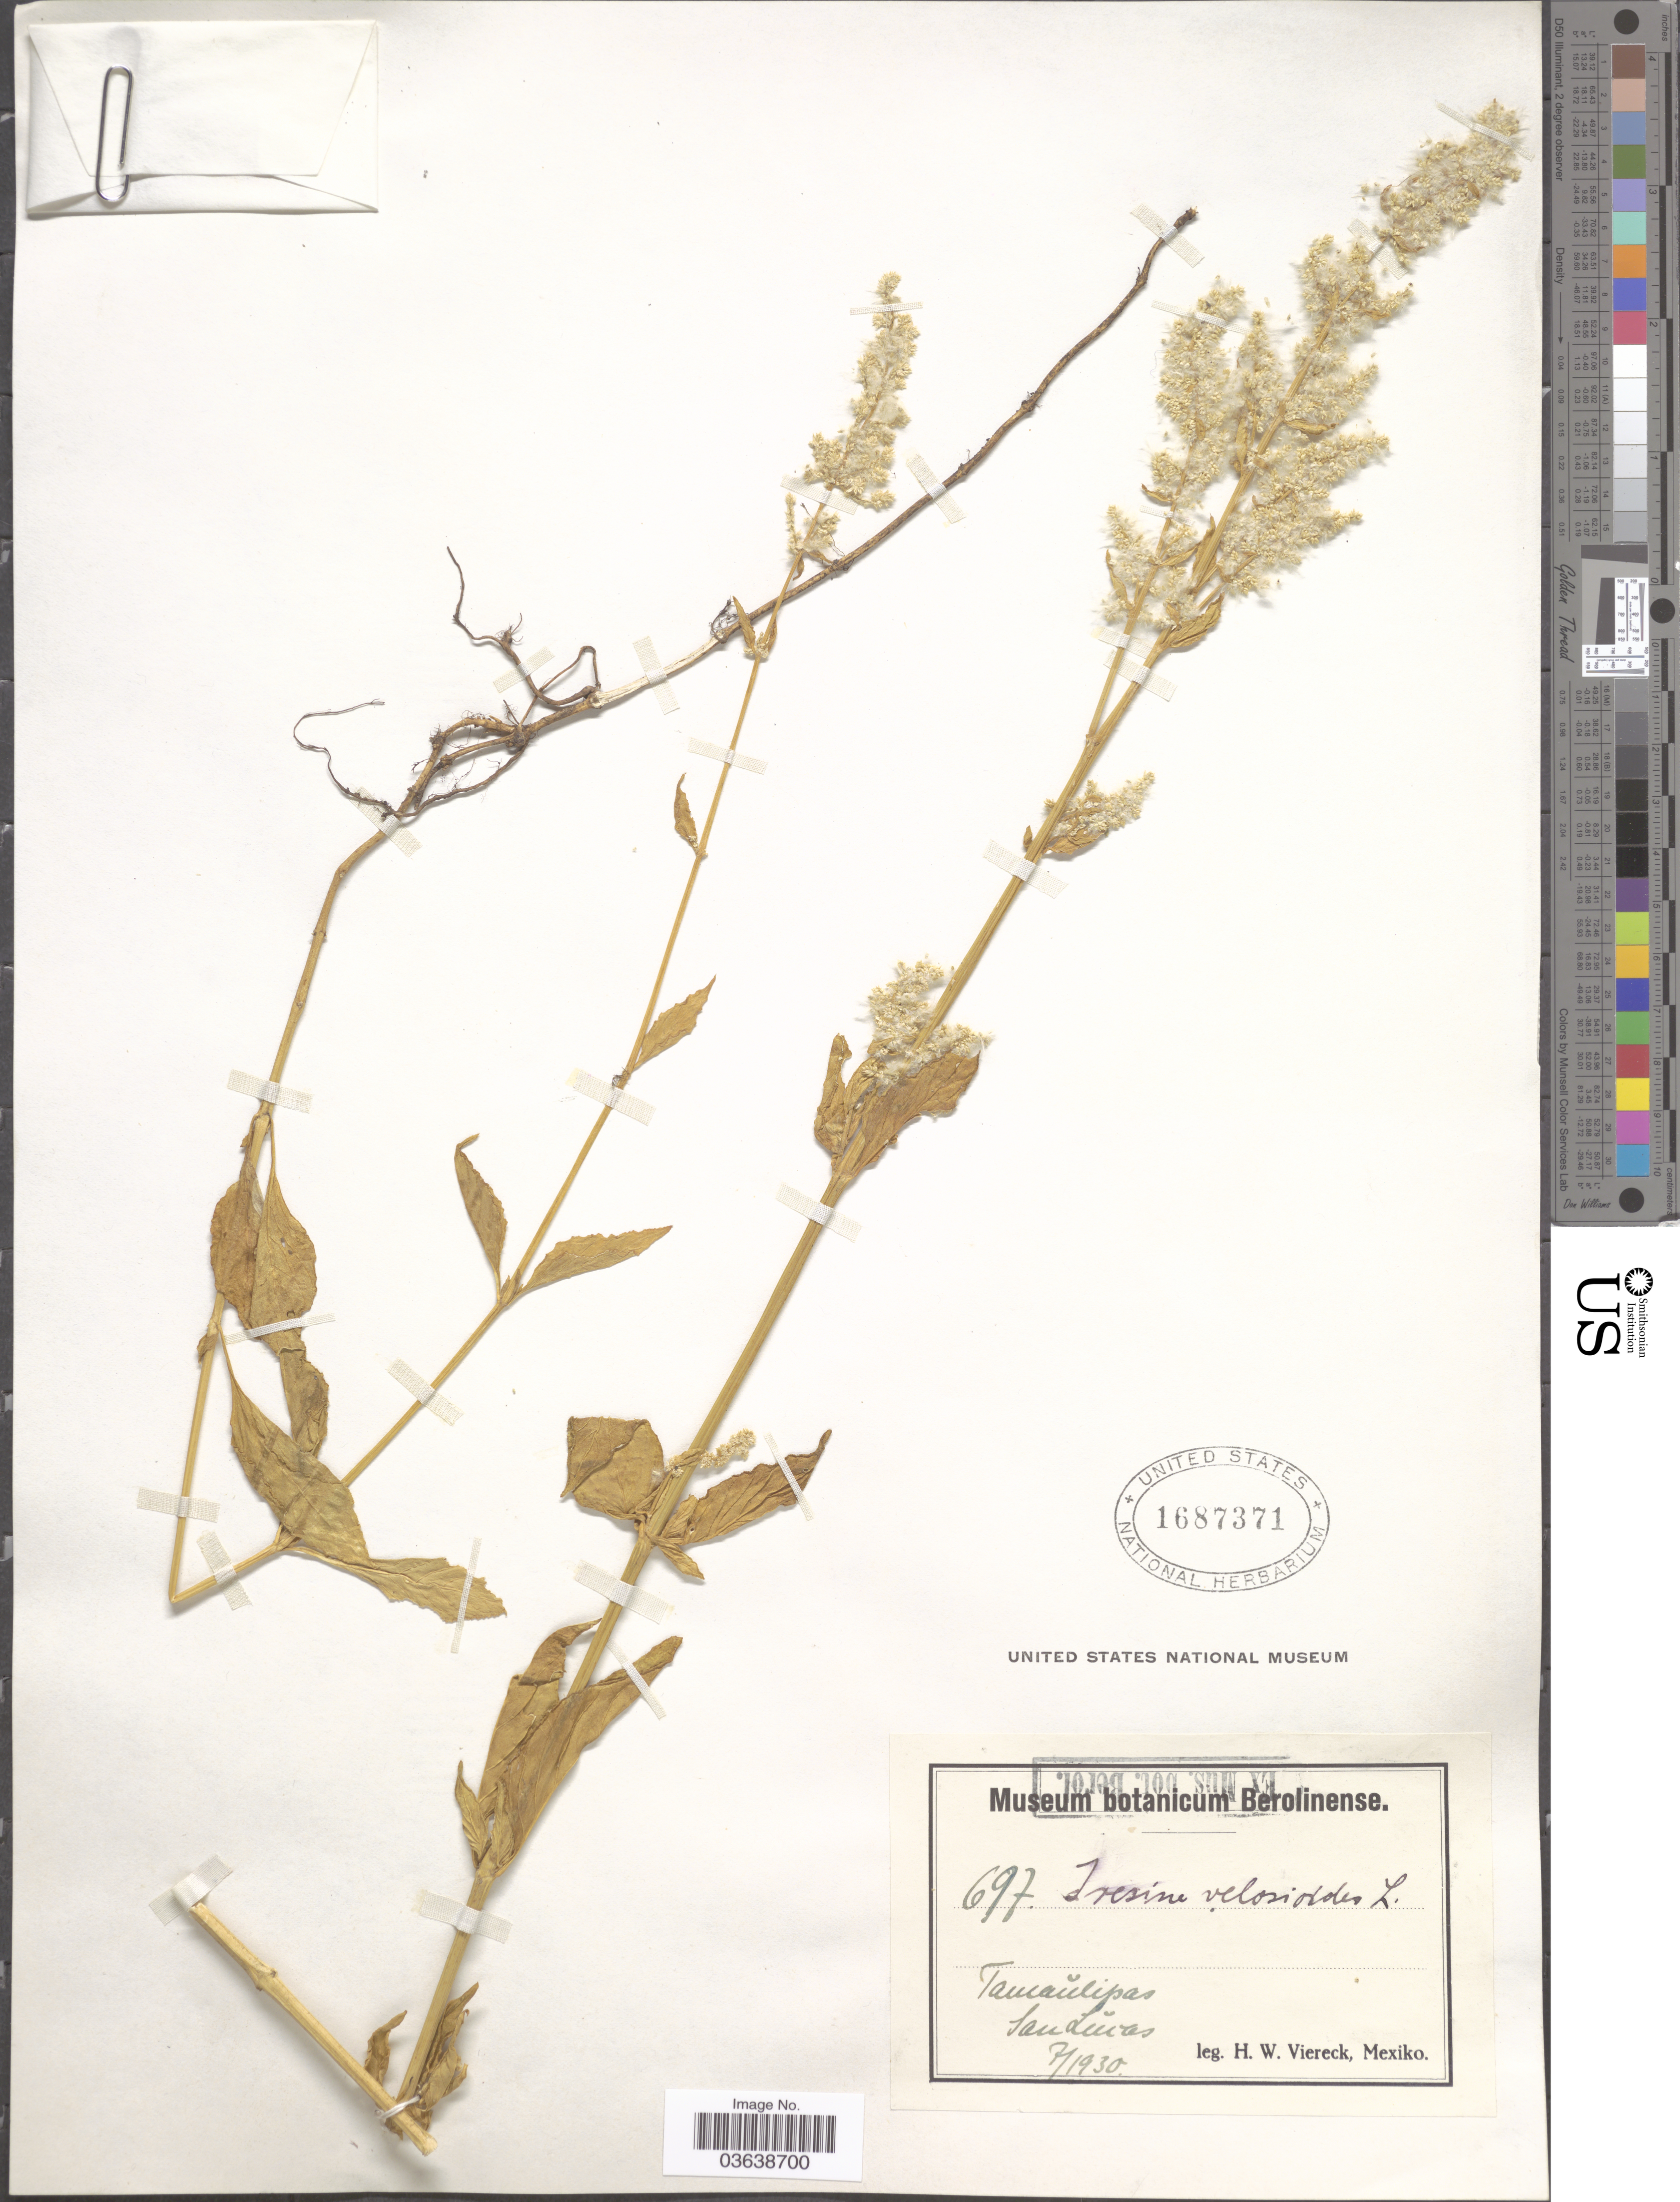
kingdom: Plantae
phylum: Tracheophyta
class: Magnoliopsida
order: Caryophyllales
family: Amaranthaceae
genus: Iresine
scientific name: Iresine celosia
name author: L.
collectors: H. W. Viereck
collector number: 697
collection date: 1930-07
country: Mexico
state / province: Tamaulipas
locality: San Lucas.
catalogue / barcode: US 1687371